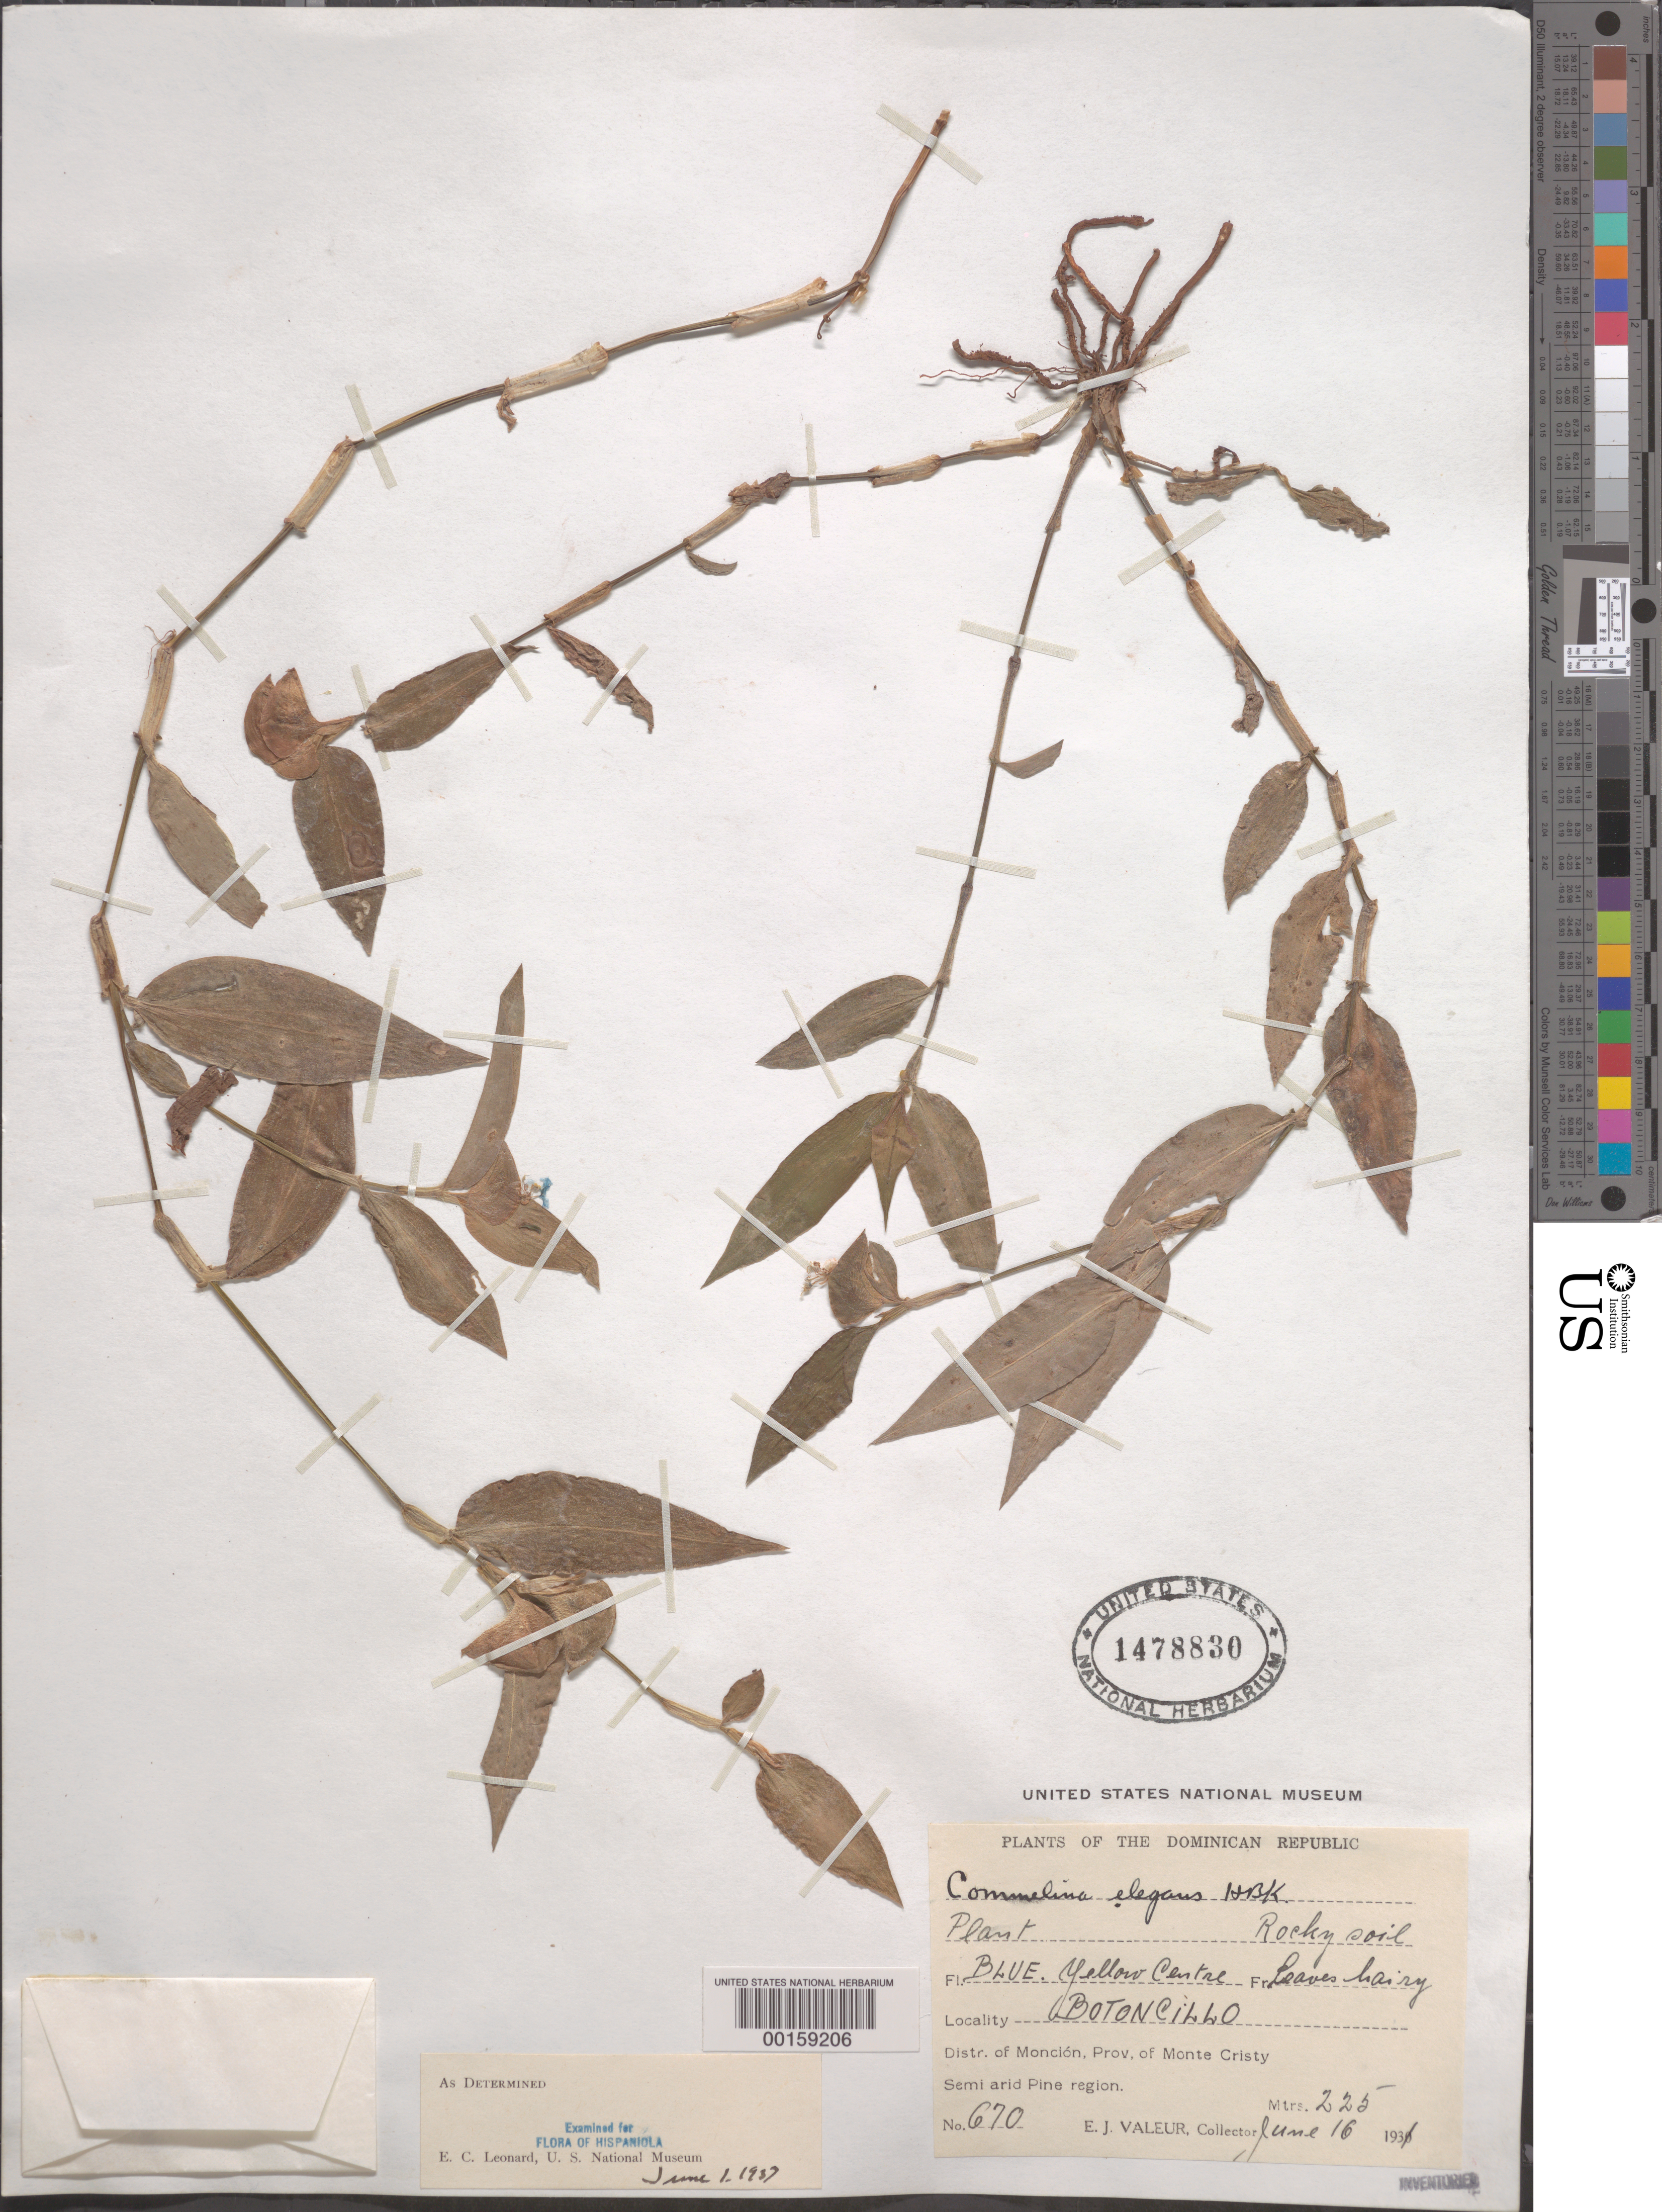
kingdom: Plantae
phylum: Tracheophyta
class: Liliopsida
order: Commelinales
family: Commelinaceae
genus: Commelina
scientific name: Commelina erecta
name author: L.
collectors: E. Valeur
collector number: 670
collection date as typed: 16 Jun 1930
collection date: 1930-06-16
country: Dominican Republic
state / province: Monte Cristi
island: Hispaniola Island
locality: Botoncillo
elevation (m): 225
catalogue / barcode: US 1478830